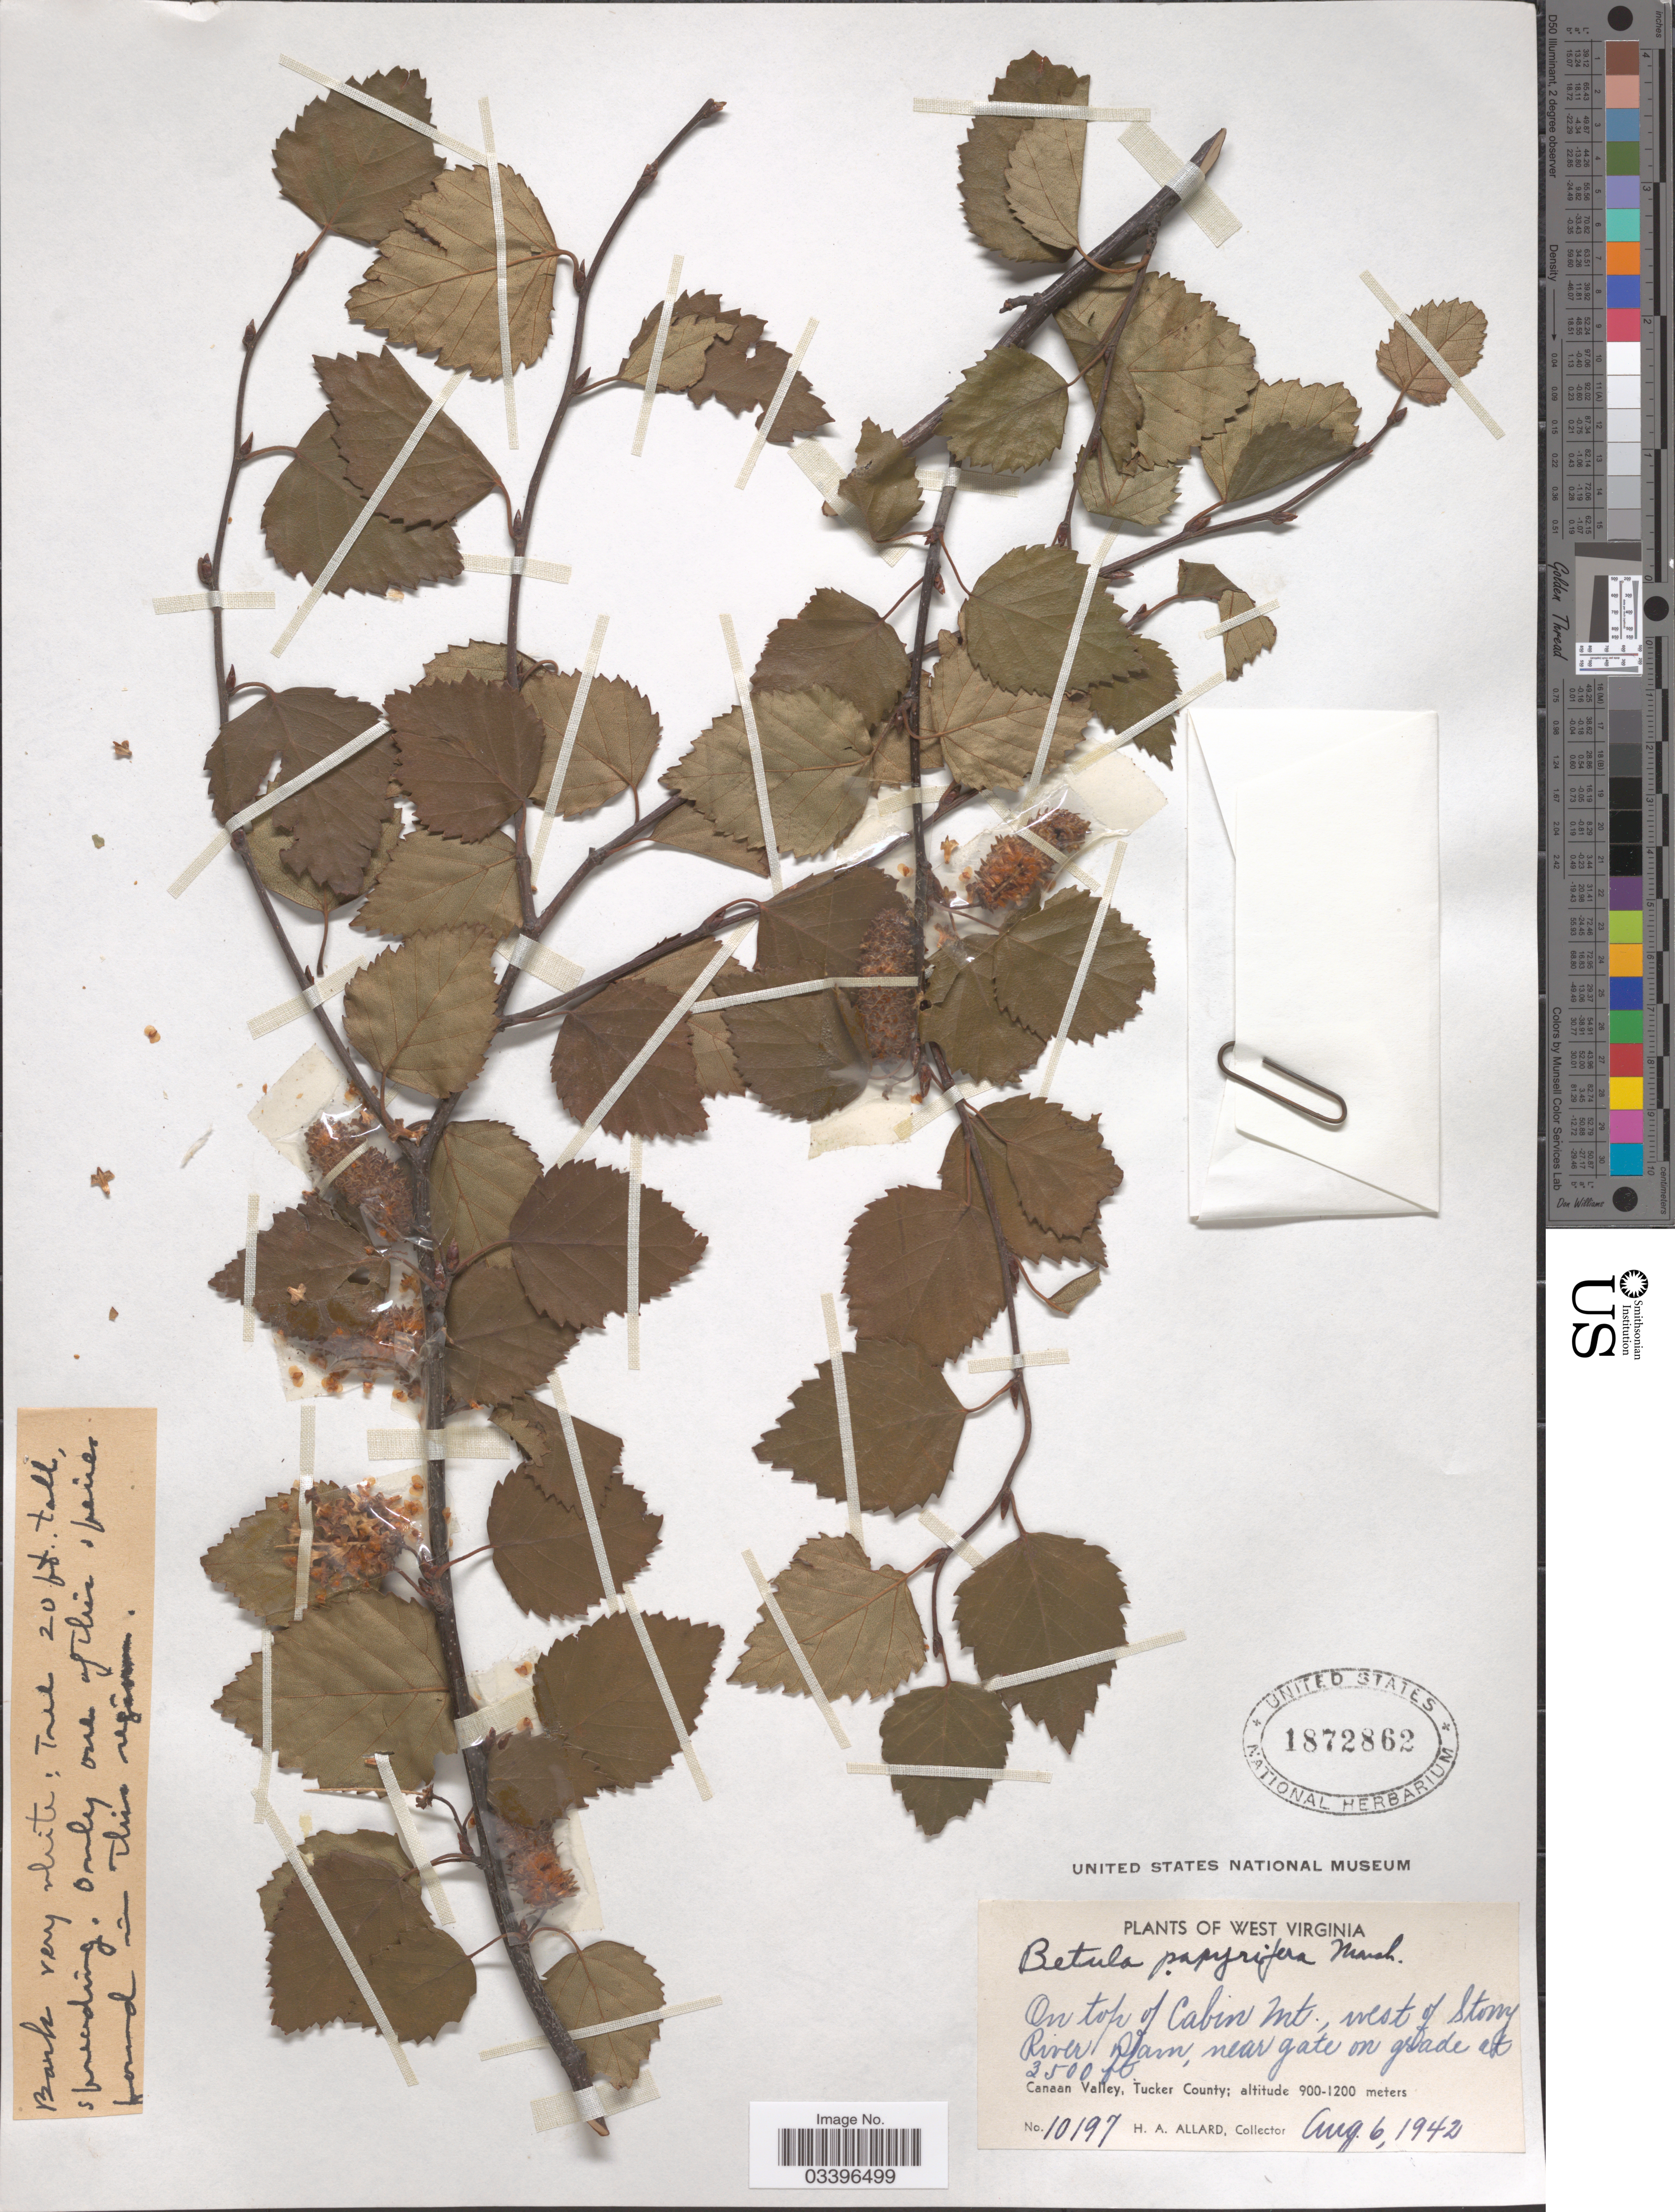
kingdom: Plantae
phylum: Tracheophyta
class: Magnoliopsida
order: Fagales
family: Betulaceae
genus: Betula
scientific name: Betula papyrifera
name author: Marshall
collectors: H. A. Allard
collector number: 10197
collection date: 1942-08-06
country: United States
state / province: West Virginia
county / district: Tucker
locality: On top of Cabin Mt., west of Stony River Dam, near gate on grade. Canaan Valley, Tucker County.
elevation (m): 1067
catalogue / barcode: US 1872862